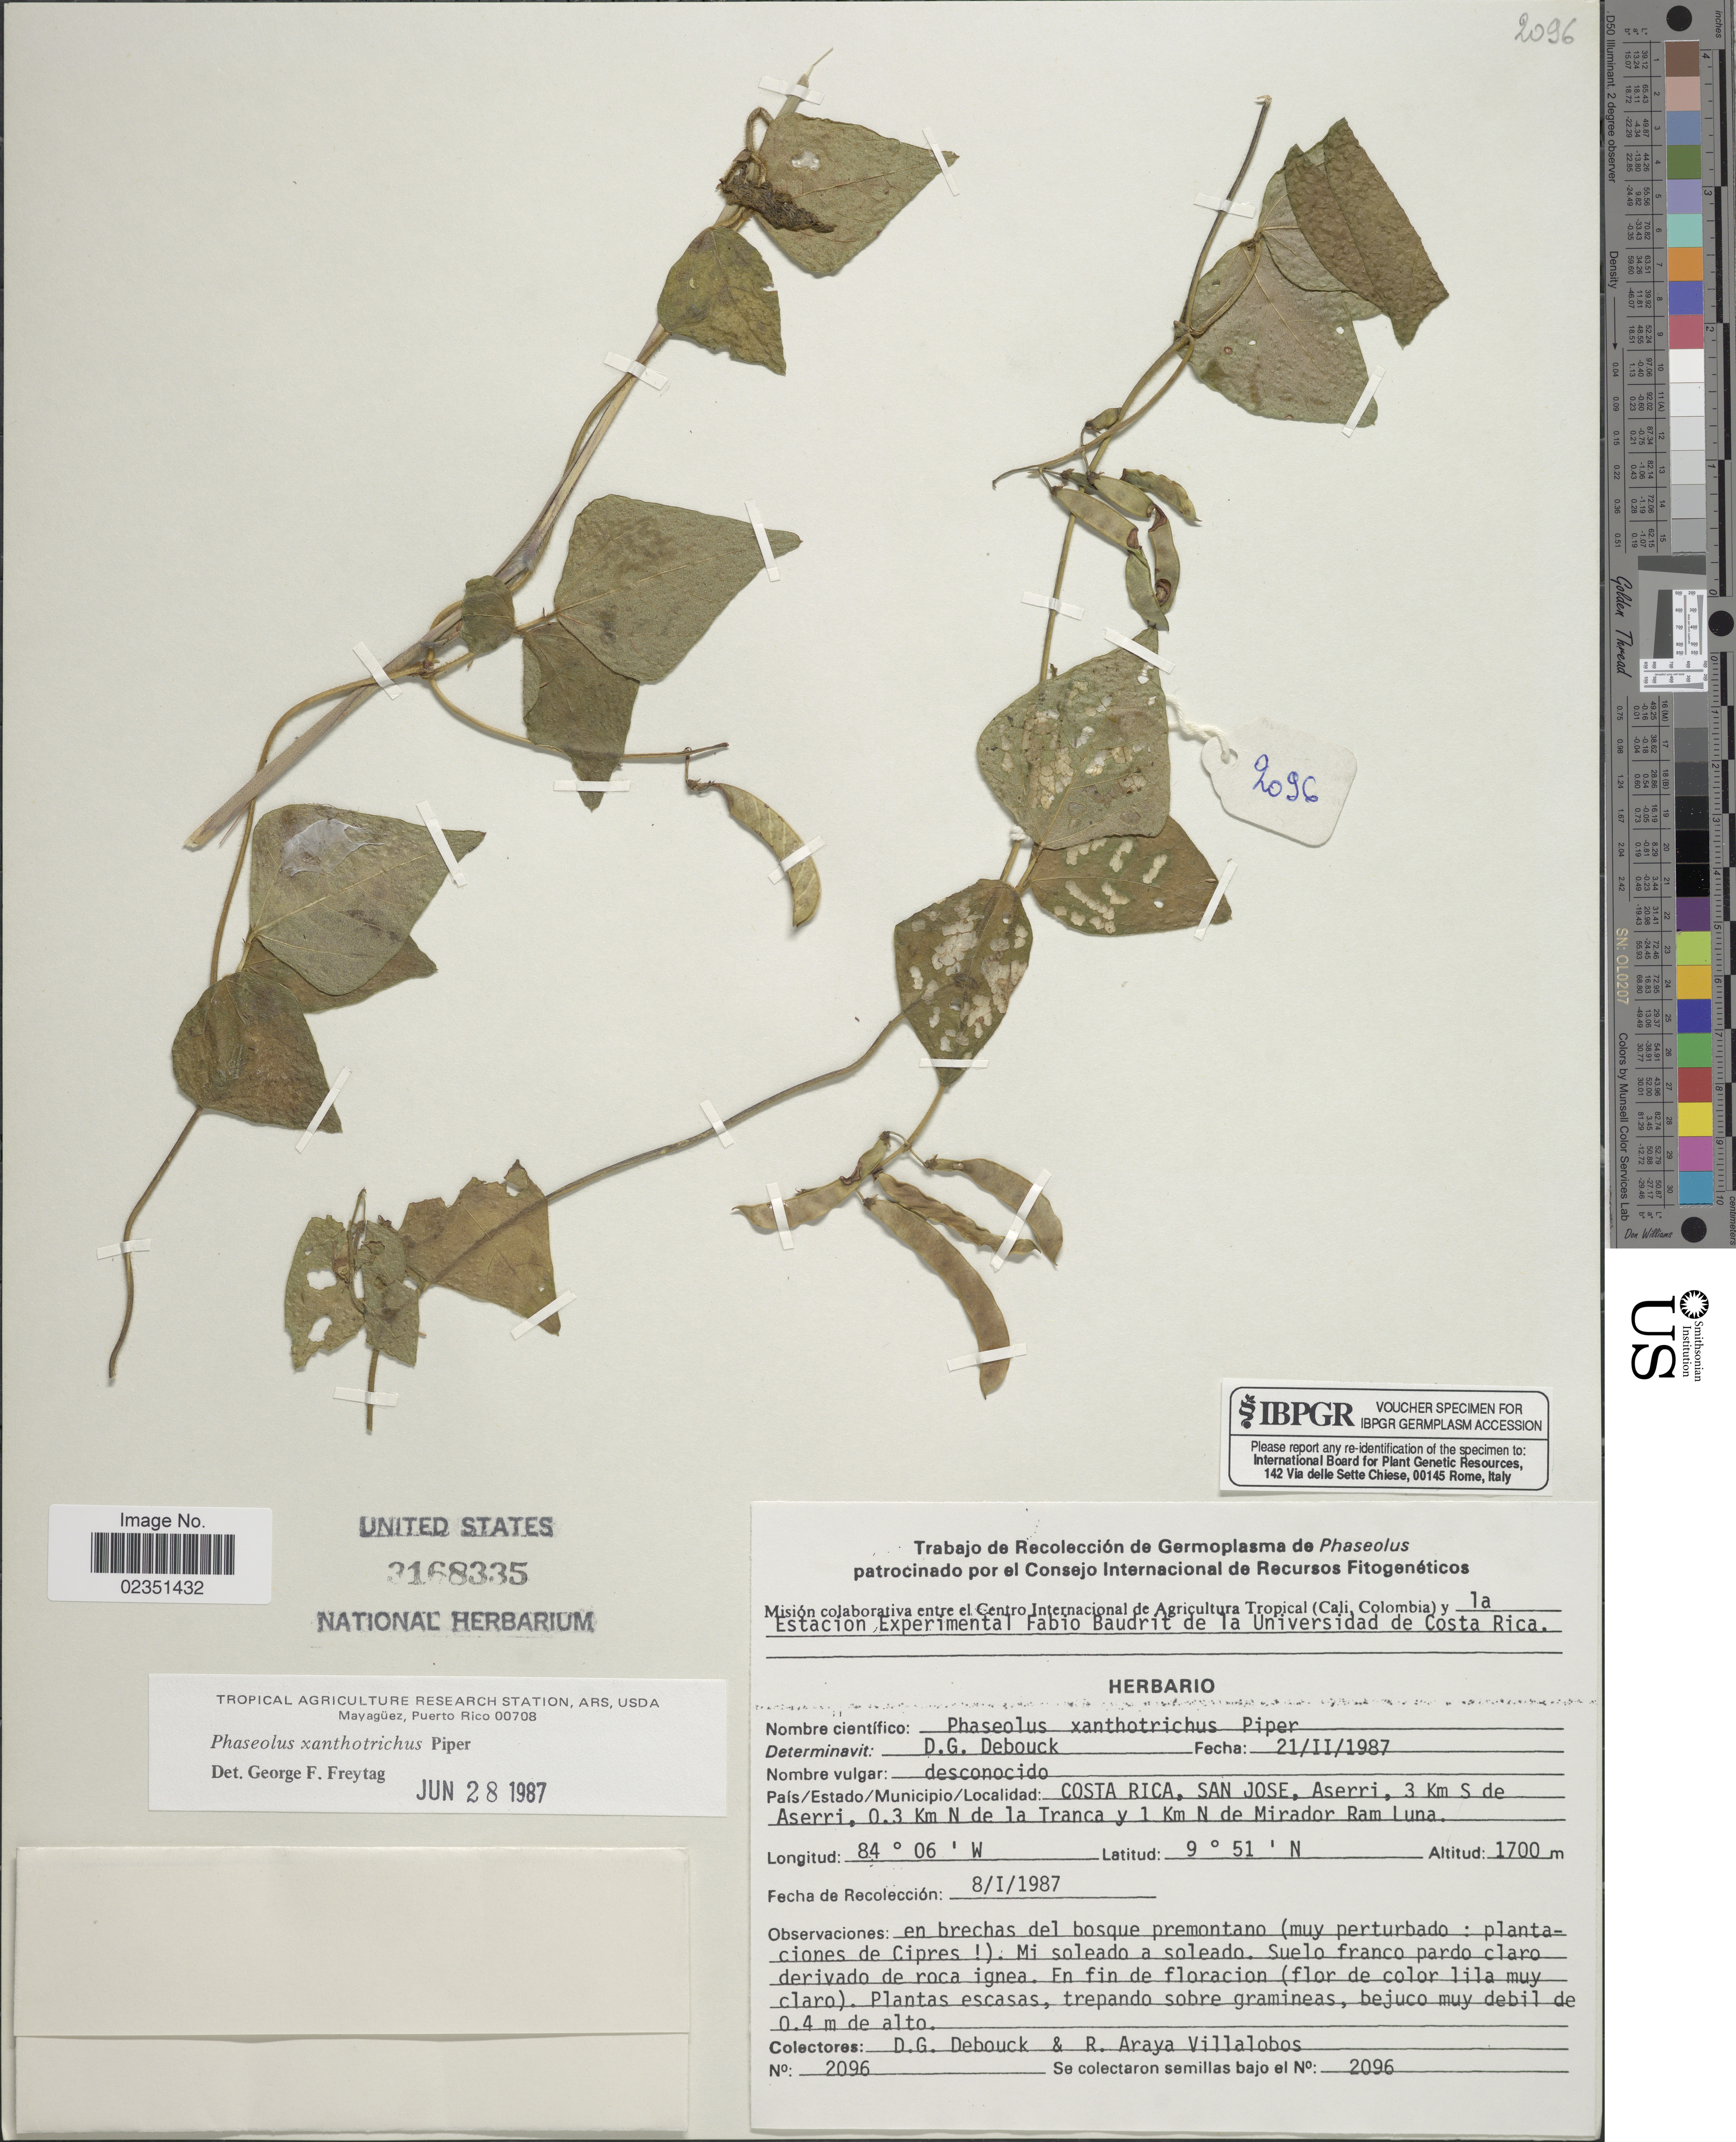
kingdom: Plantae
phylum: Tracheophyta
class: Magnoliopsida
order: Fabales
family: Fabaceae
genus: Phaseolus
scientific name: Phaseolus xanthotrichus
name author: Piper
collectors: D. Debouck & R. Araya Villalobos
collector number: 2096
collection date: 1987-01-08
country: Costa Rica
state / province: San José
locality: Aserri, 3 km S de Aserri, 0.3 km N de la Tranca y 1 km N de Mirador Ram Luna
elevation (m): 1700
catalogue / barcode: US 3168335